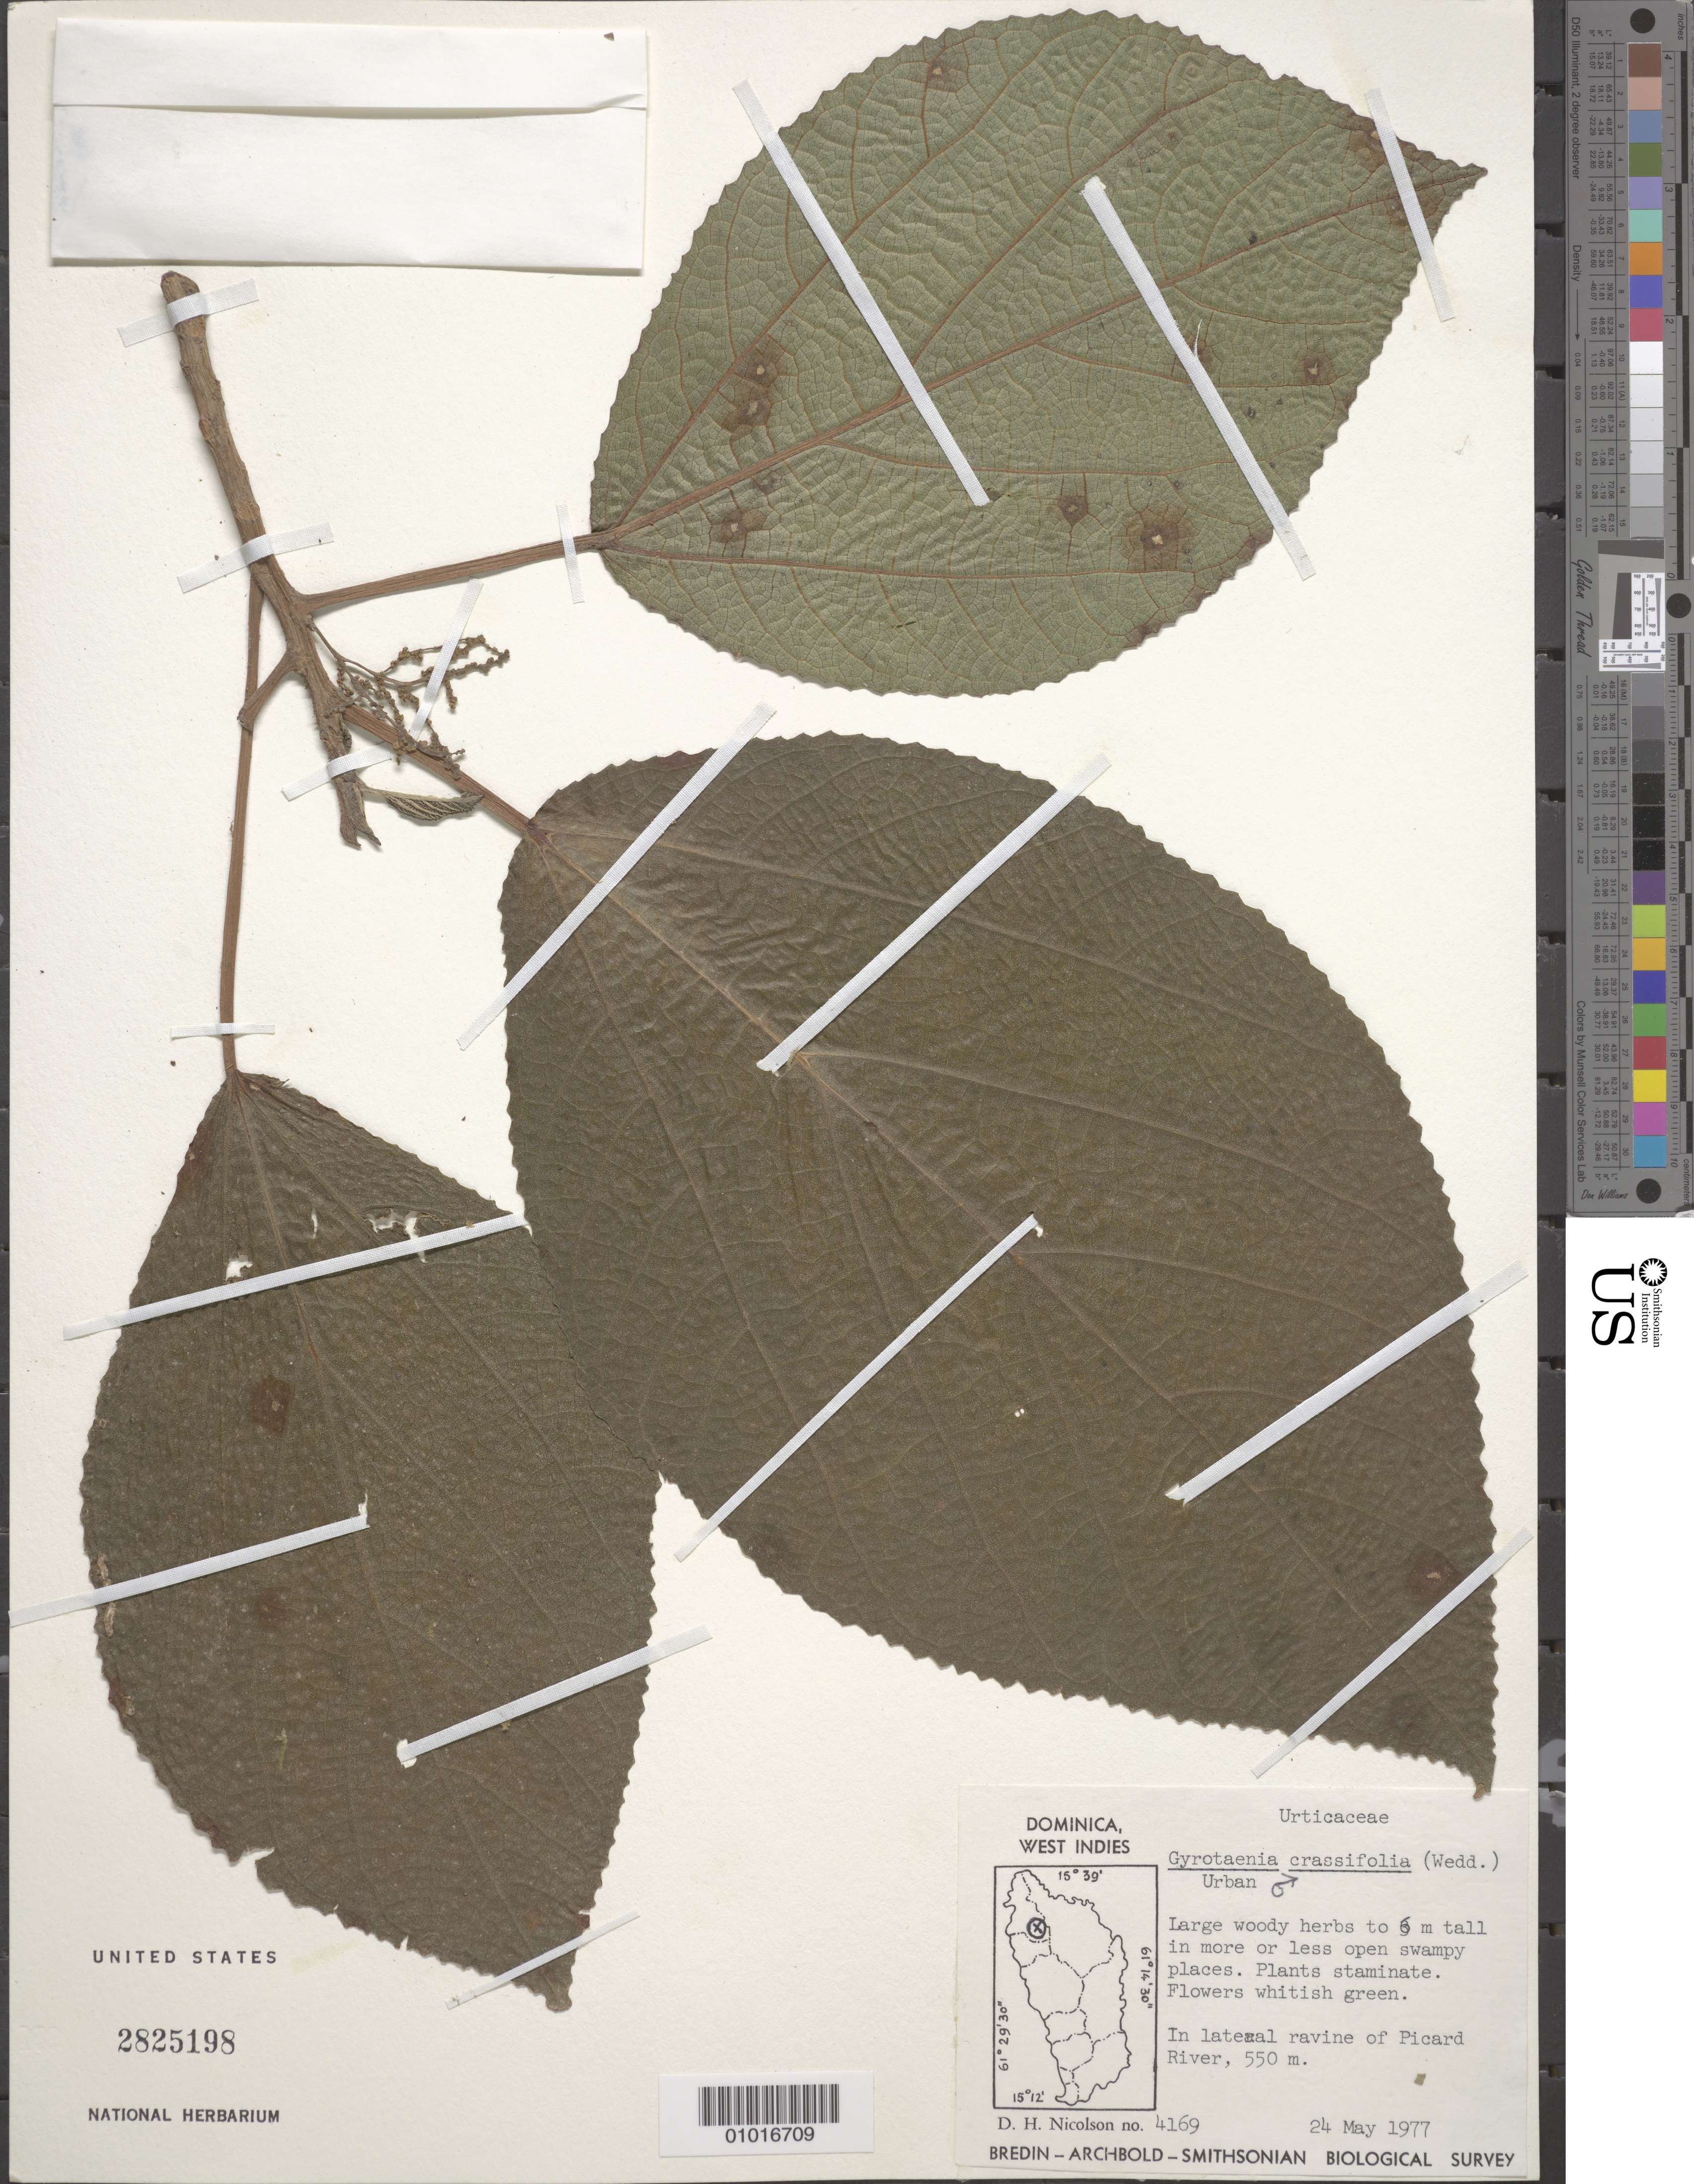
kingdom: Plantae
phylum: Tracheophyta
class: Magnoliopsida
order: Rosales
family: Urticaceae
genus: Gyrotaenia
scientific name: Gyrotaenia crassifolia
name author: Urb.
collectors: D. H. Nicolson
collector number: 4169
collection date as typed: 24 May 1977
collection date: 1977-05-24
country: Dominica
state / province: St. John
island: Dominica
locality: In lateral ravine of Picard river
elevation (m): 550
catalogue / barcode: US 2825198